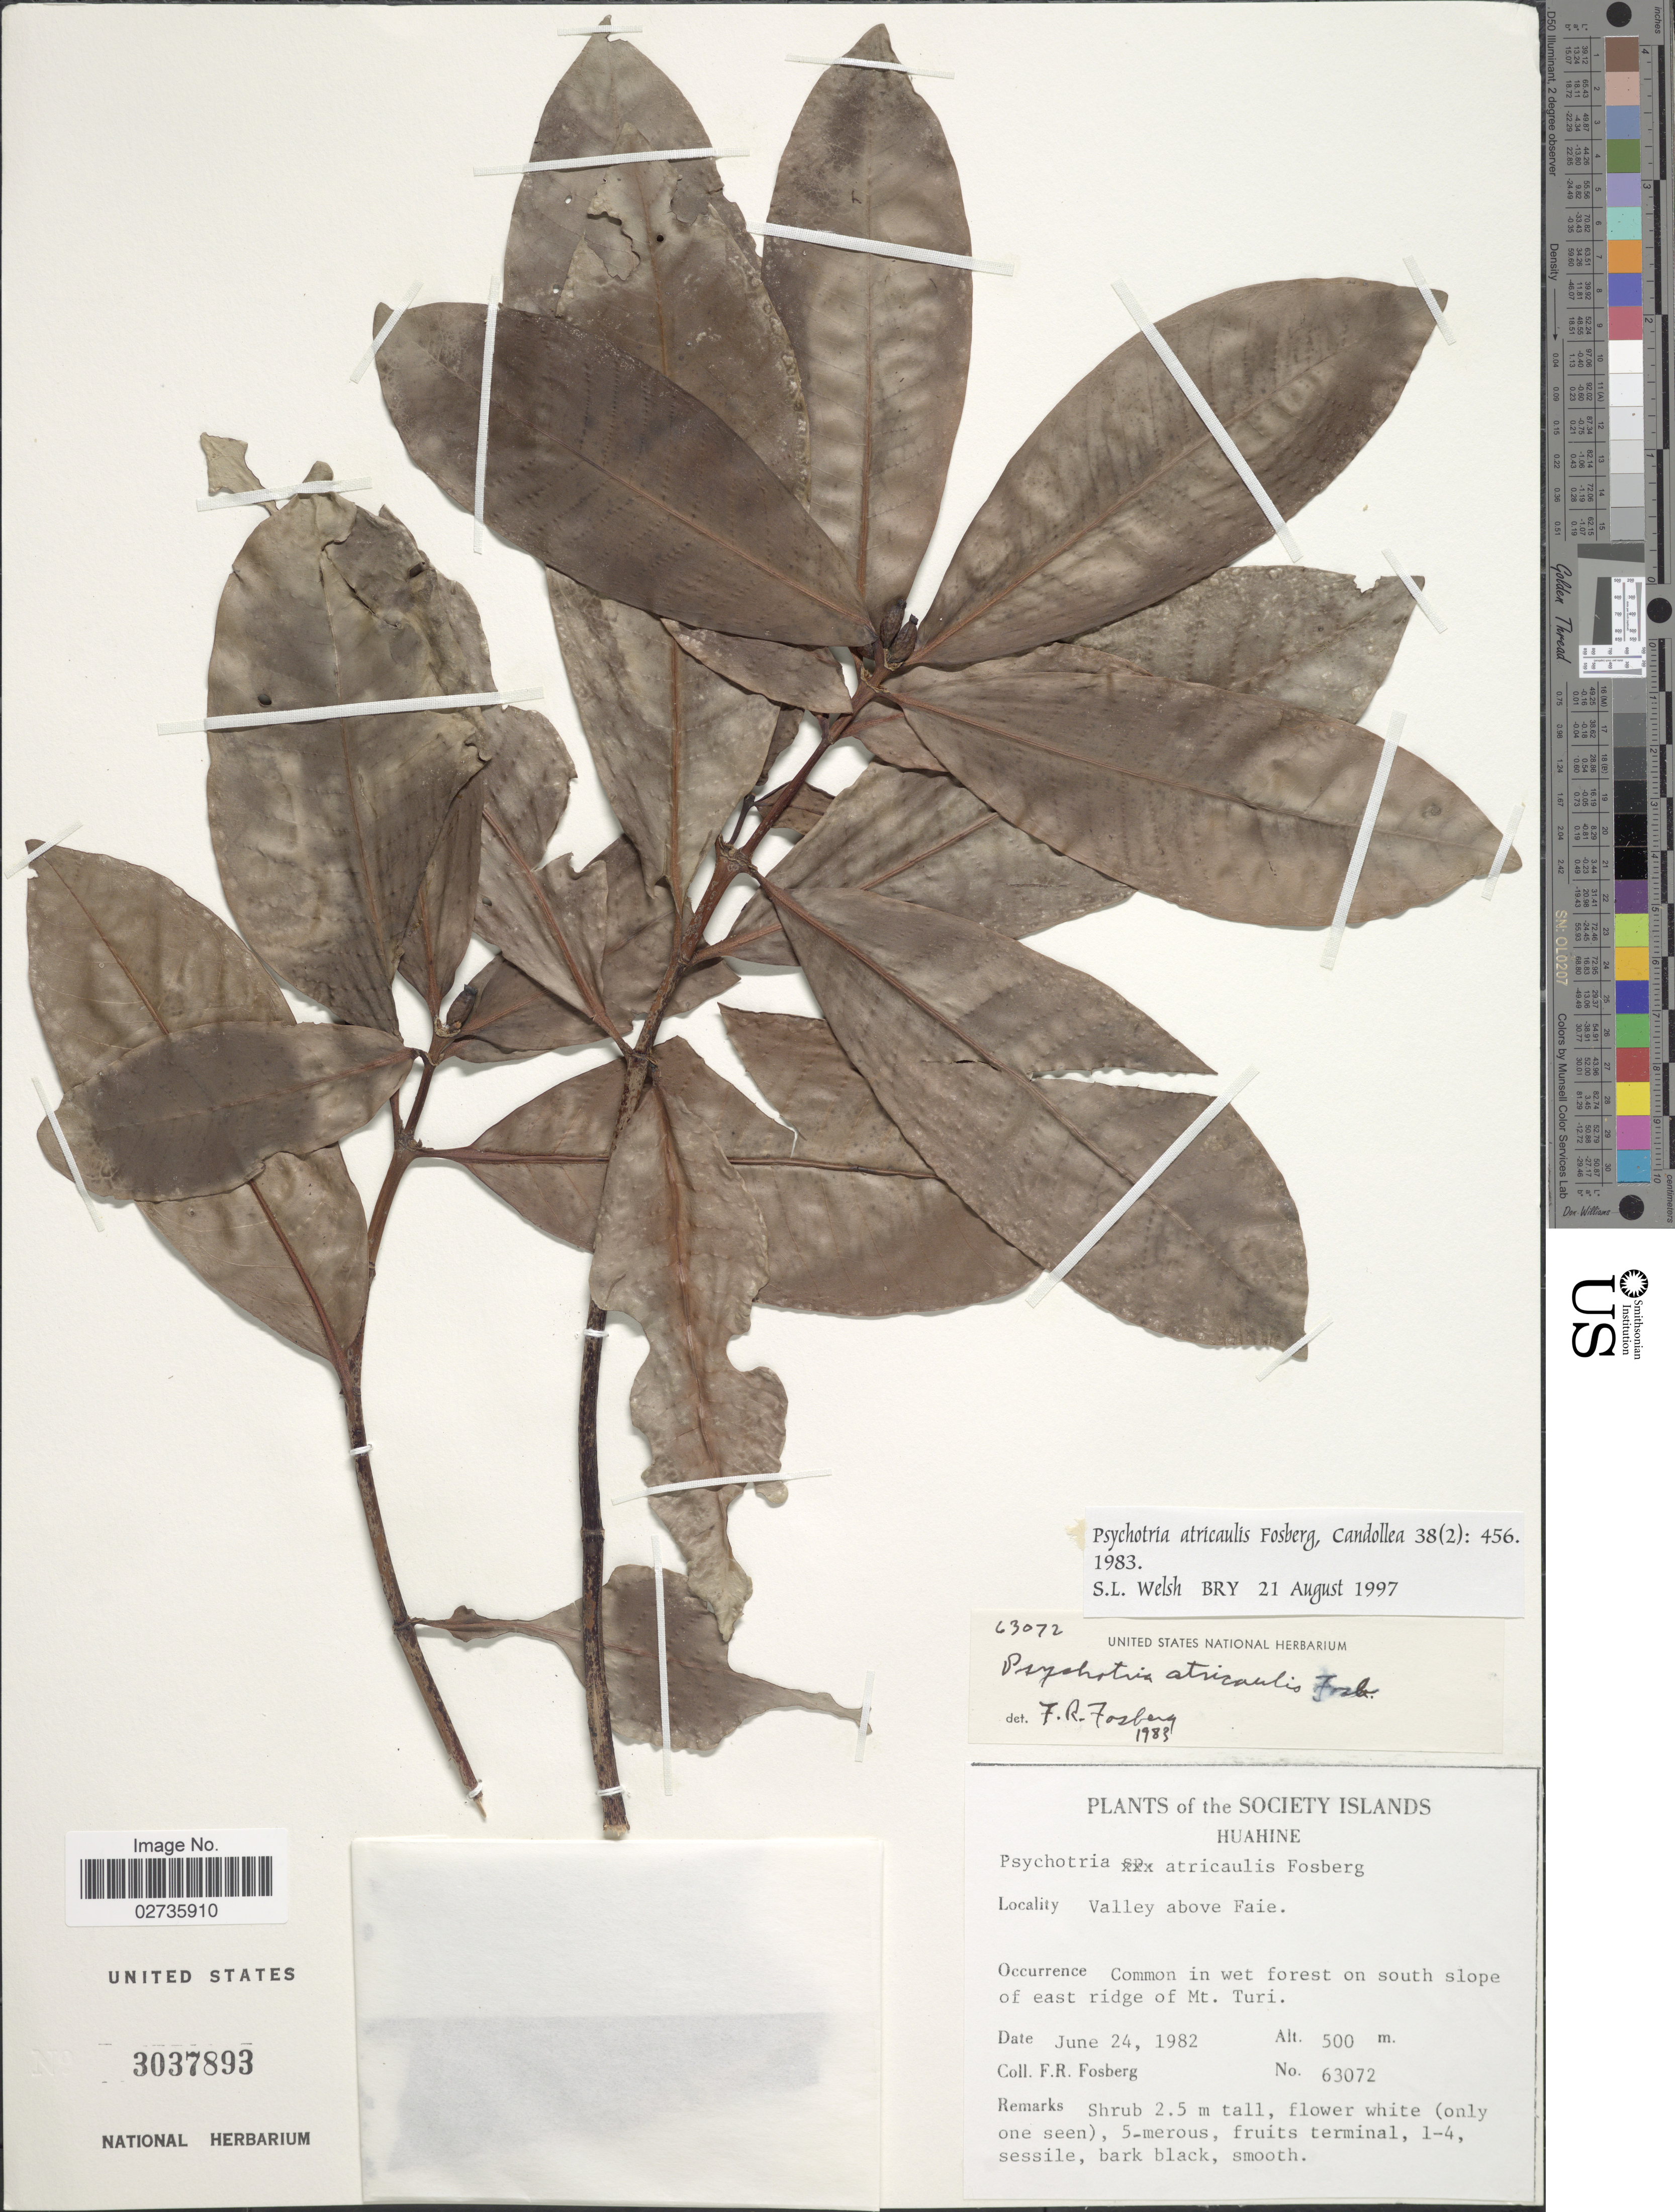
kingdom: Plantae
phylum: Tracheophyta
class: Magnoliopsida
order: Gentianales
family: Rubiaceae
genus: Psychotria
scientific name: Psychotria atricaulis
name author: Fosberg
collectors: F. R. Fosberg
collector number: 63072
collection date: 1982-06-24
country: French Polynesia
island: Huahine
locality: Society Islands, Huahine, Valley above Faie, Common in wet forest on south slope of east ridge of Mt Turi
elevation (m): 500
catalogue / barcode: US 3037893